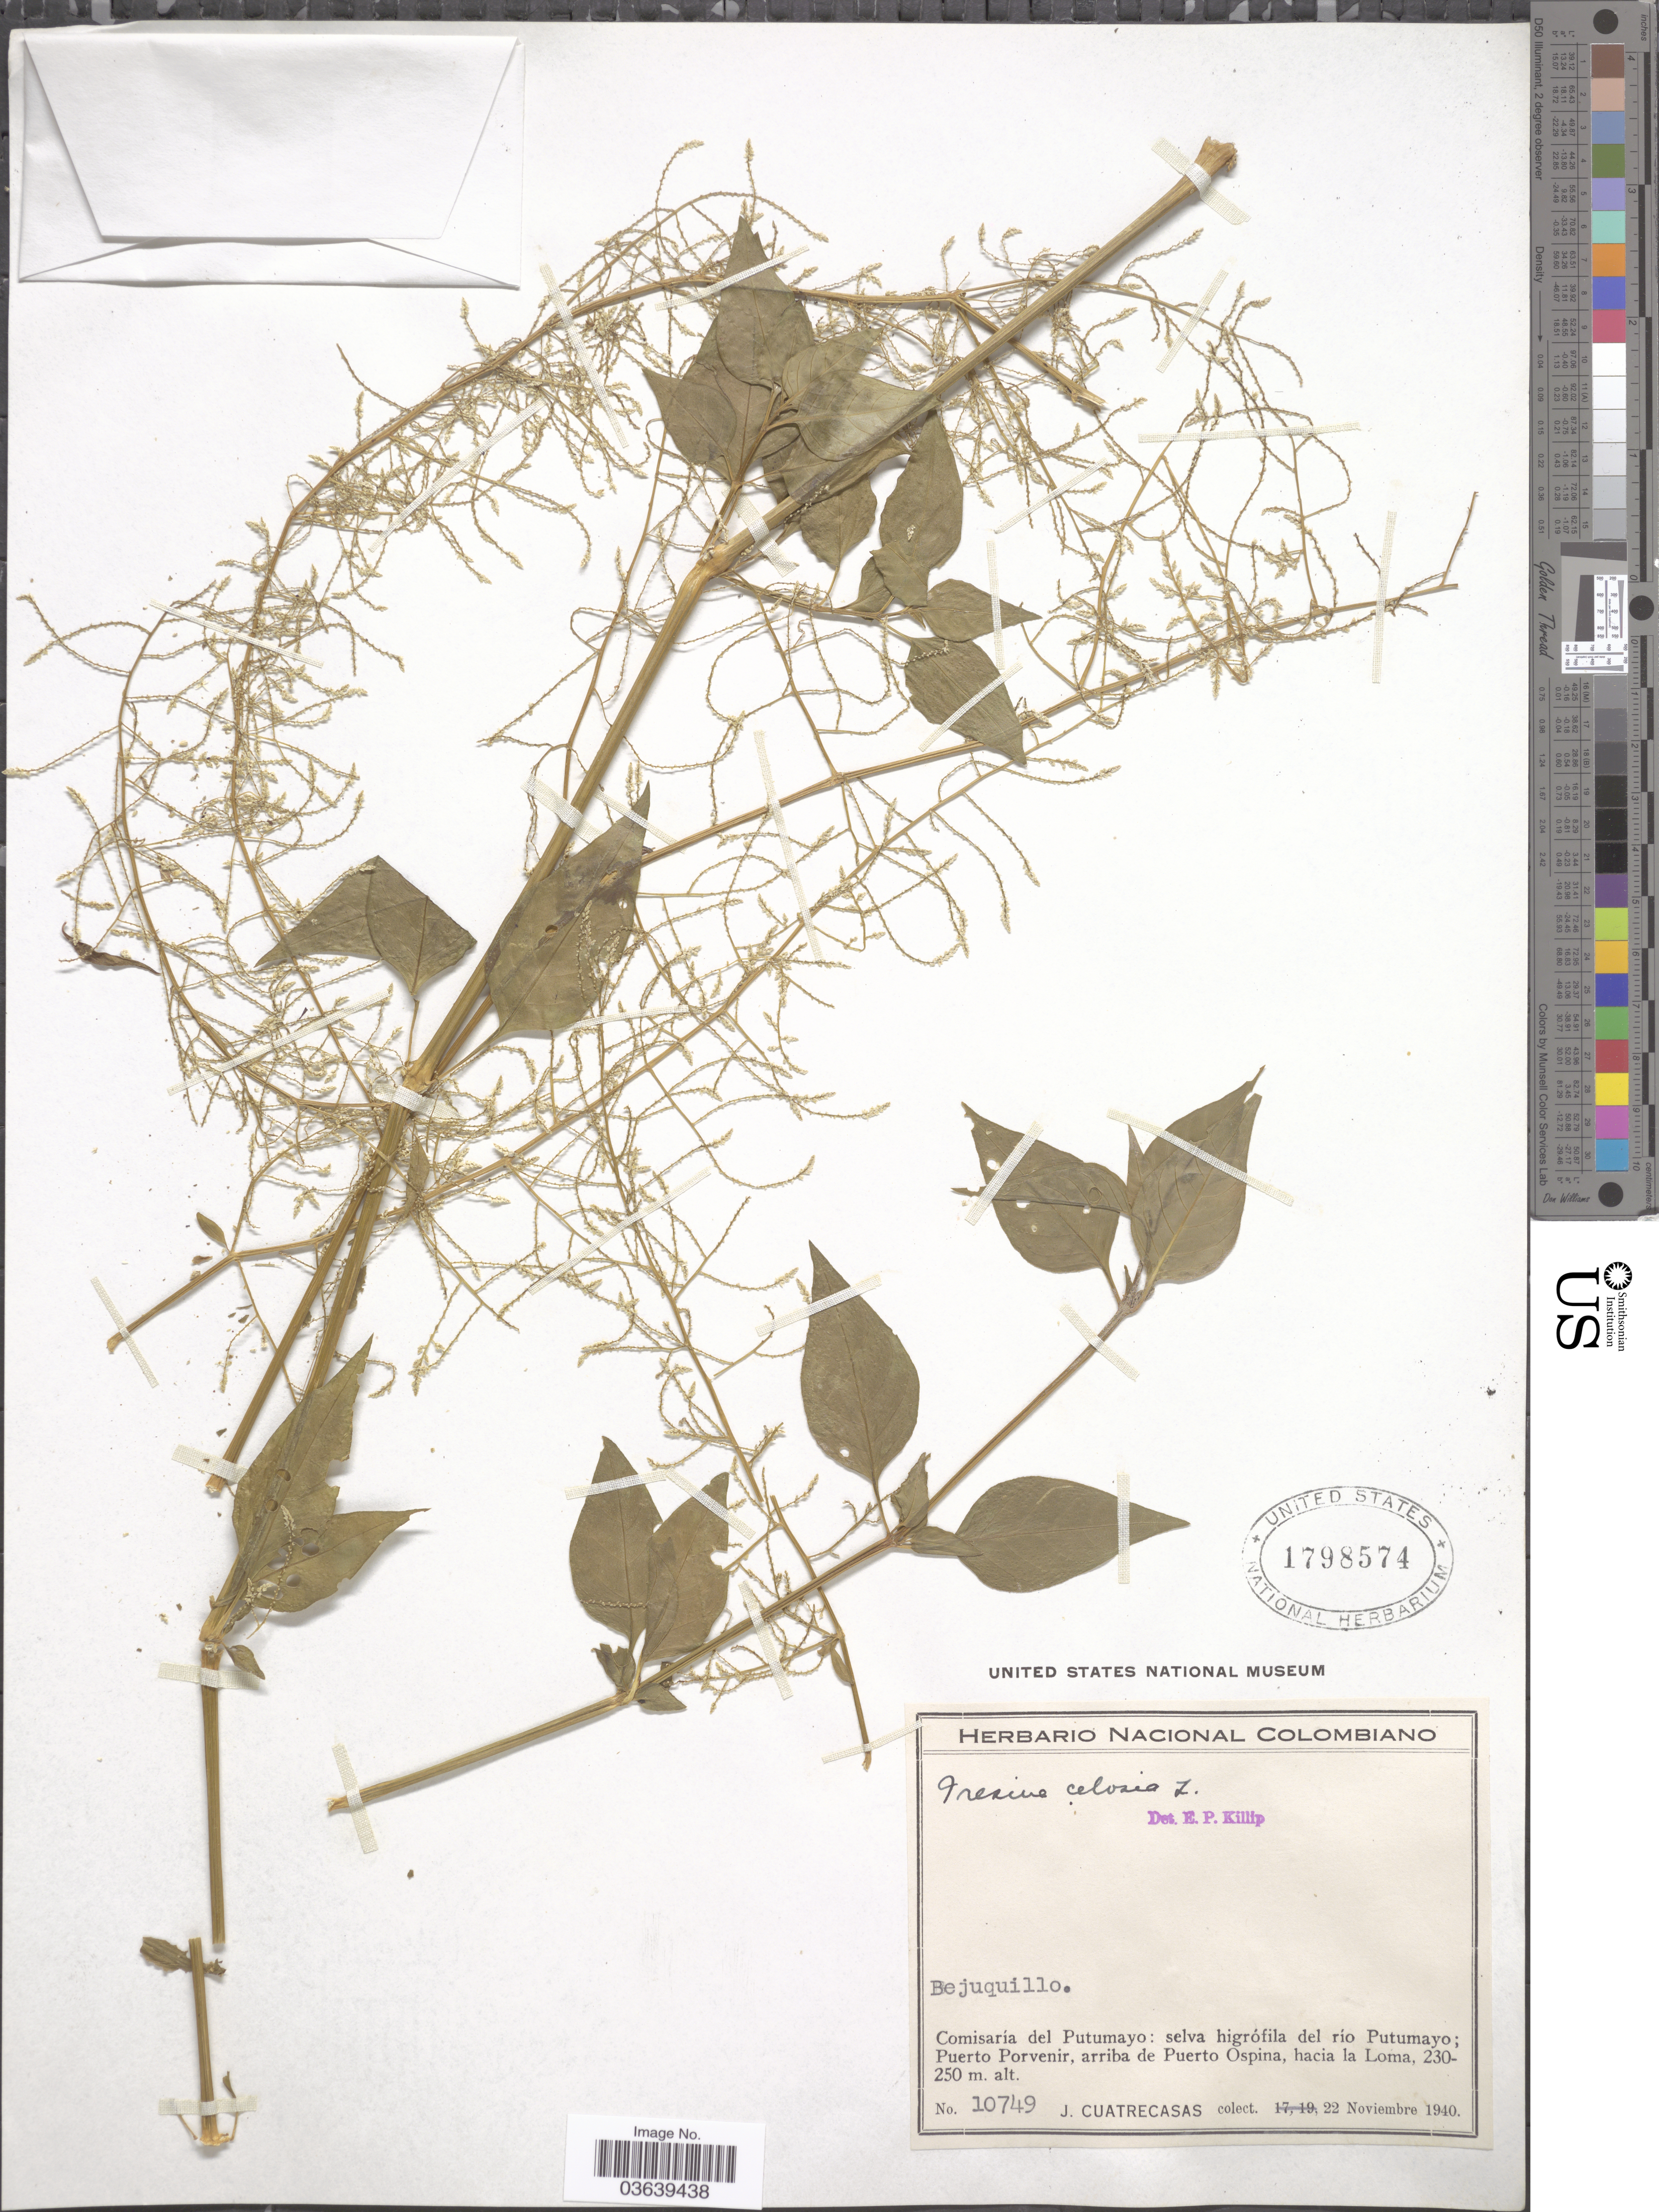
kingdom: Plantae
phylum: Tracheophyta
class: Magnoliopsida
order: Caryophyllales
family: Amaranthaceae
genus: Iresine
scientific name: Iresine celosia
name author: L.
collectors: J. Cuatrecasas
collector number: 10749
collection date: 1940-11-22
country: Colombia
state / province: Putumayo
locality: Comisaría del Putumayo: selva higrófila del río Putumayo; Puerto Porvenir, arriba de Puerto Ospina, hacia la Loma.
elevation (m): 230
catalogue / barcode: US 1798574